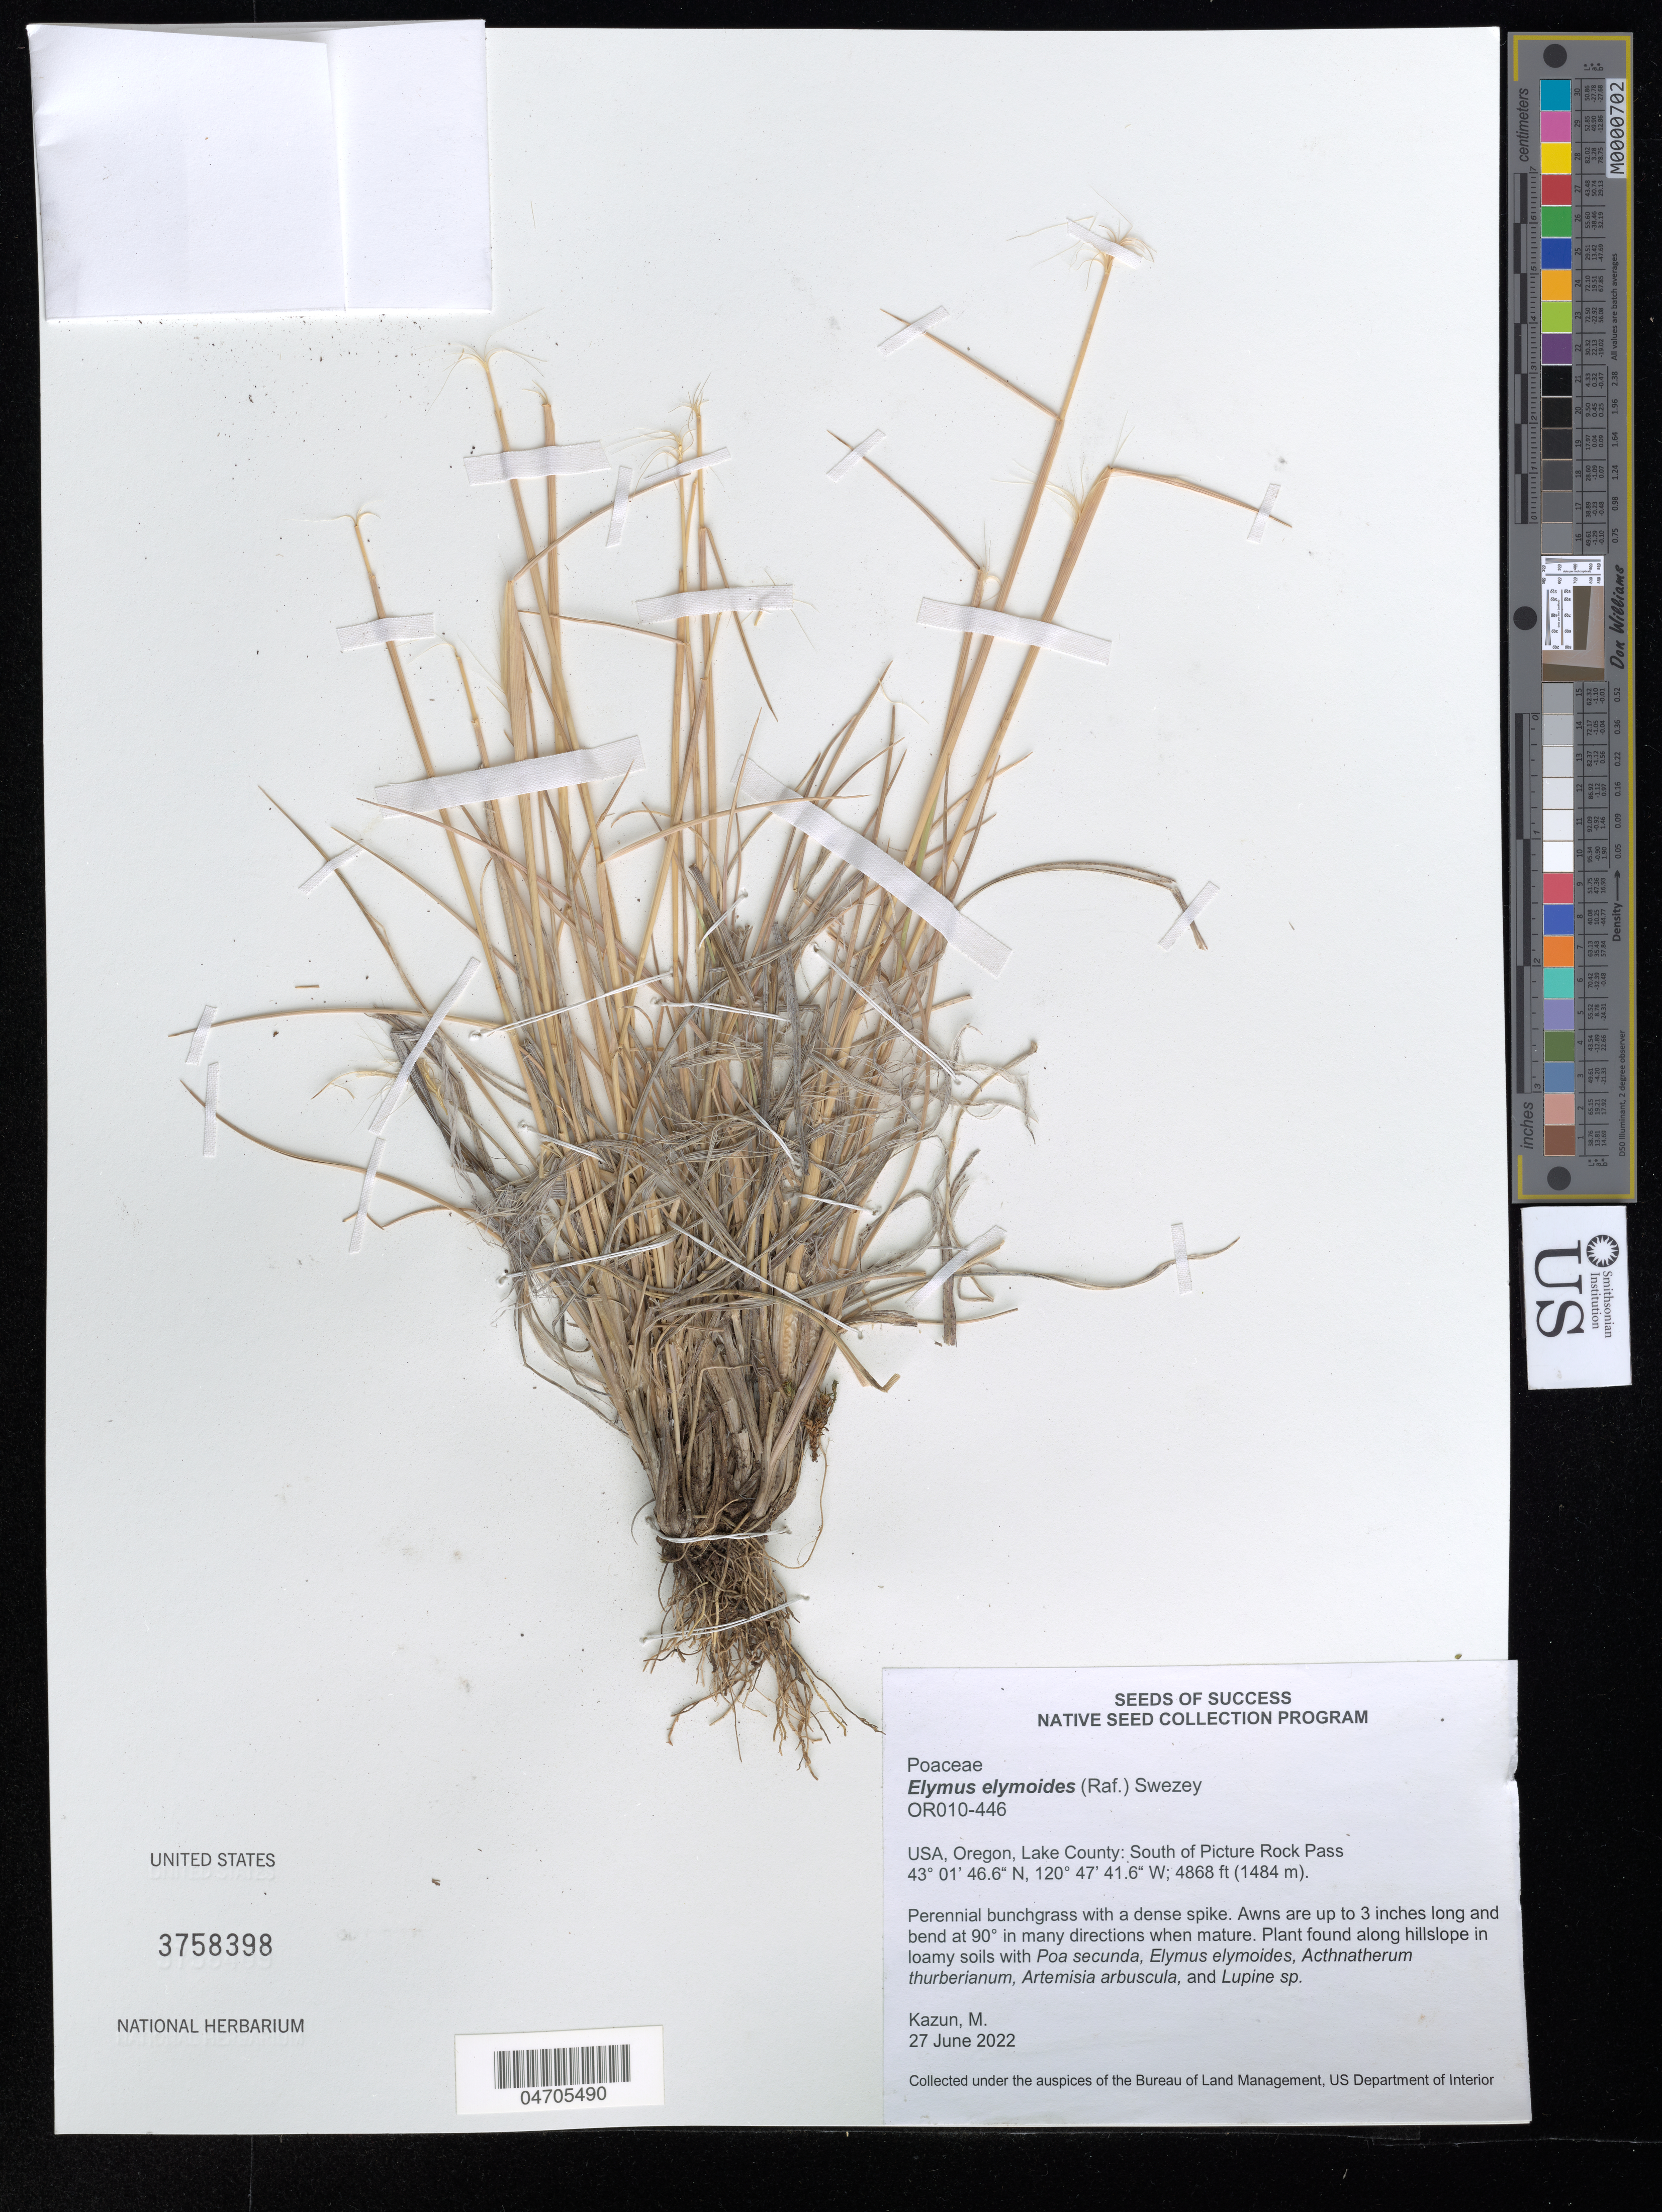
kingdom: Plantae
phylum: Tracheophyta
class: Liliopsida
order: Poales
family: Poaceae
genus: Elymus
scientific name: Elymus elymoides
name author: (Raf.) Swezey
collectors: M. Kazun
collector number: OR010-446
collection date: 2022-06-27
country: United States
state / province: Oregon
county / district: Lake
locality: Lake County: South of Picture Rock Pass.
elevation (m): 1484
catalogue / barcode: US 3758398